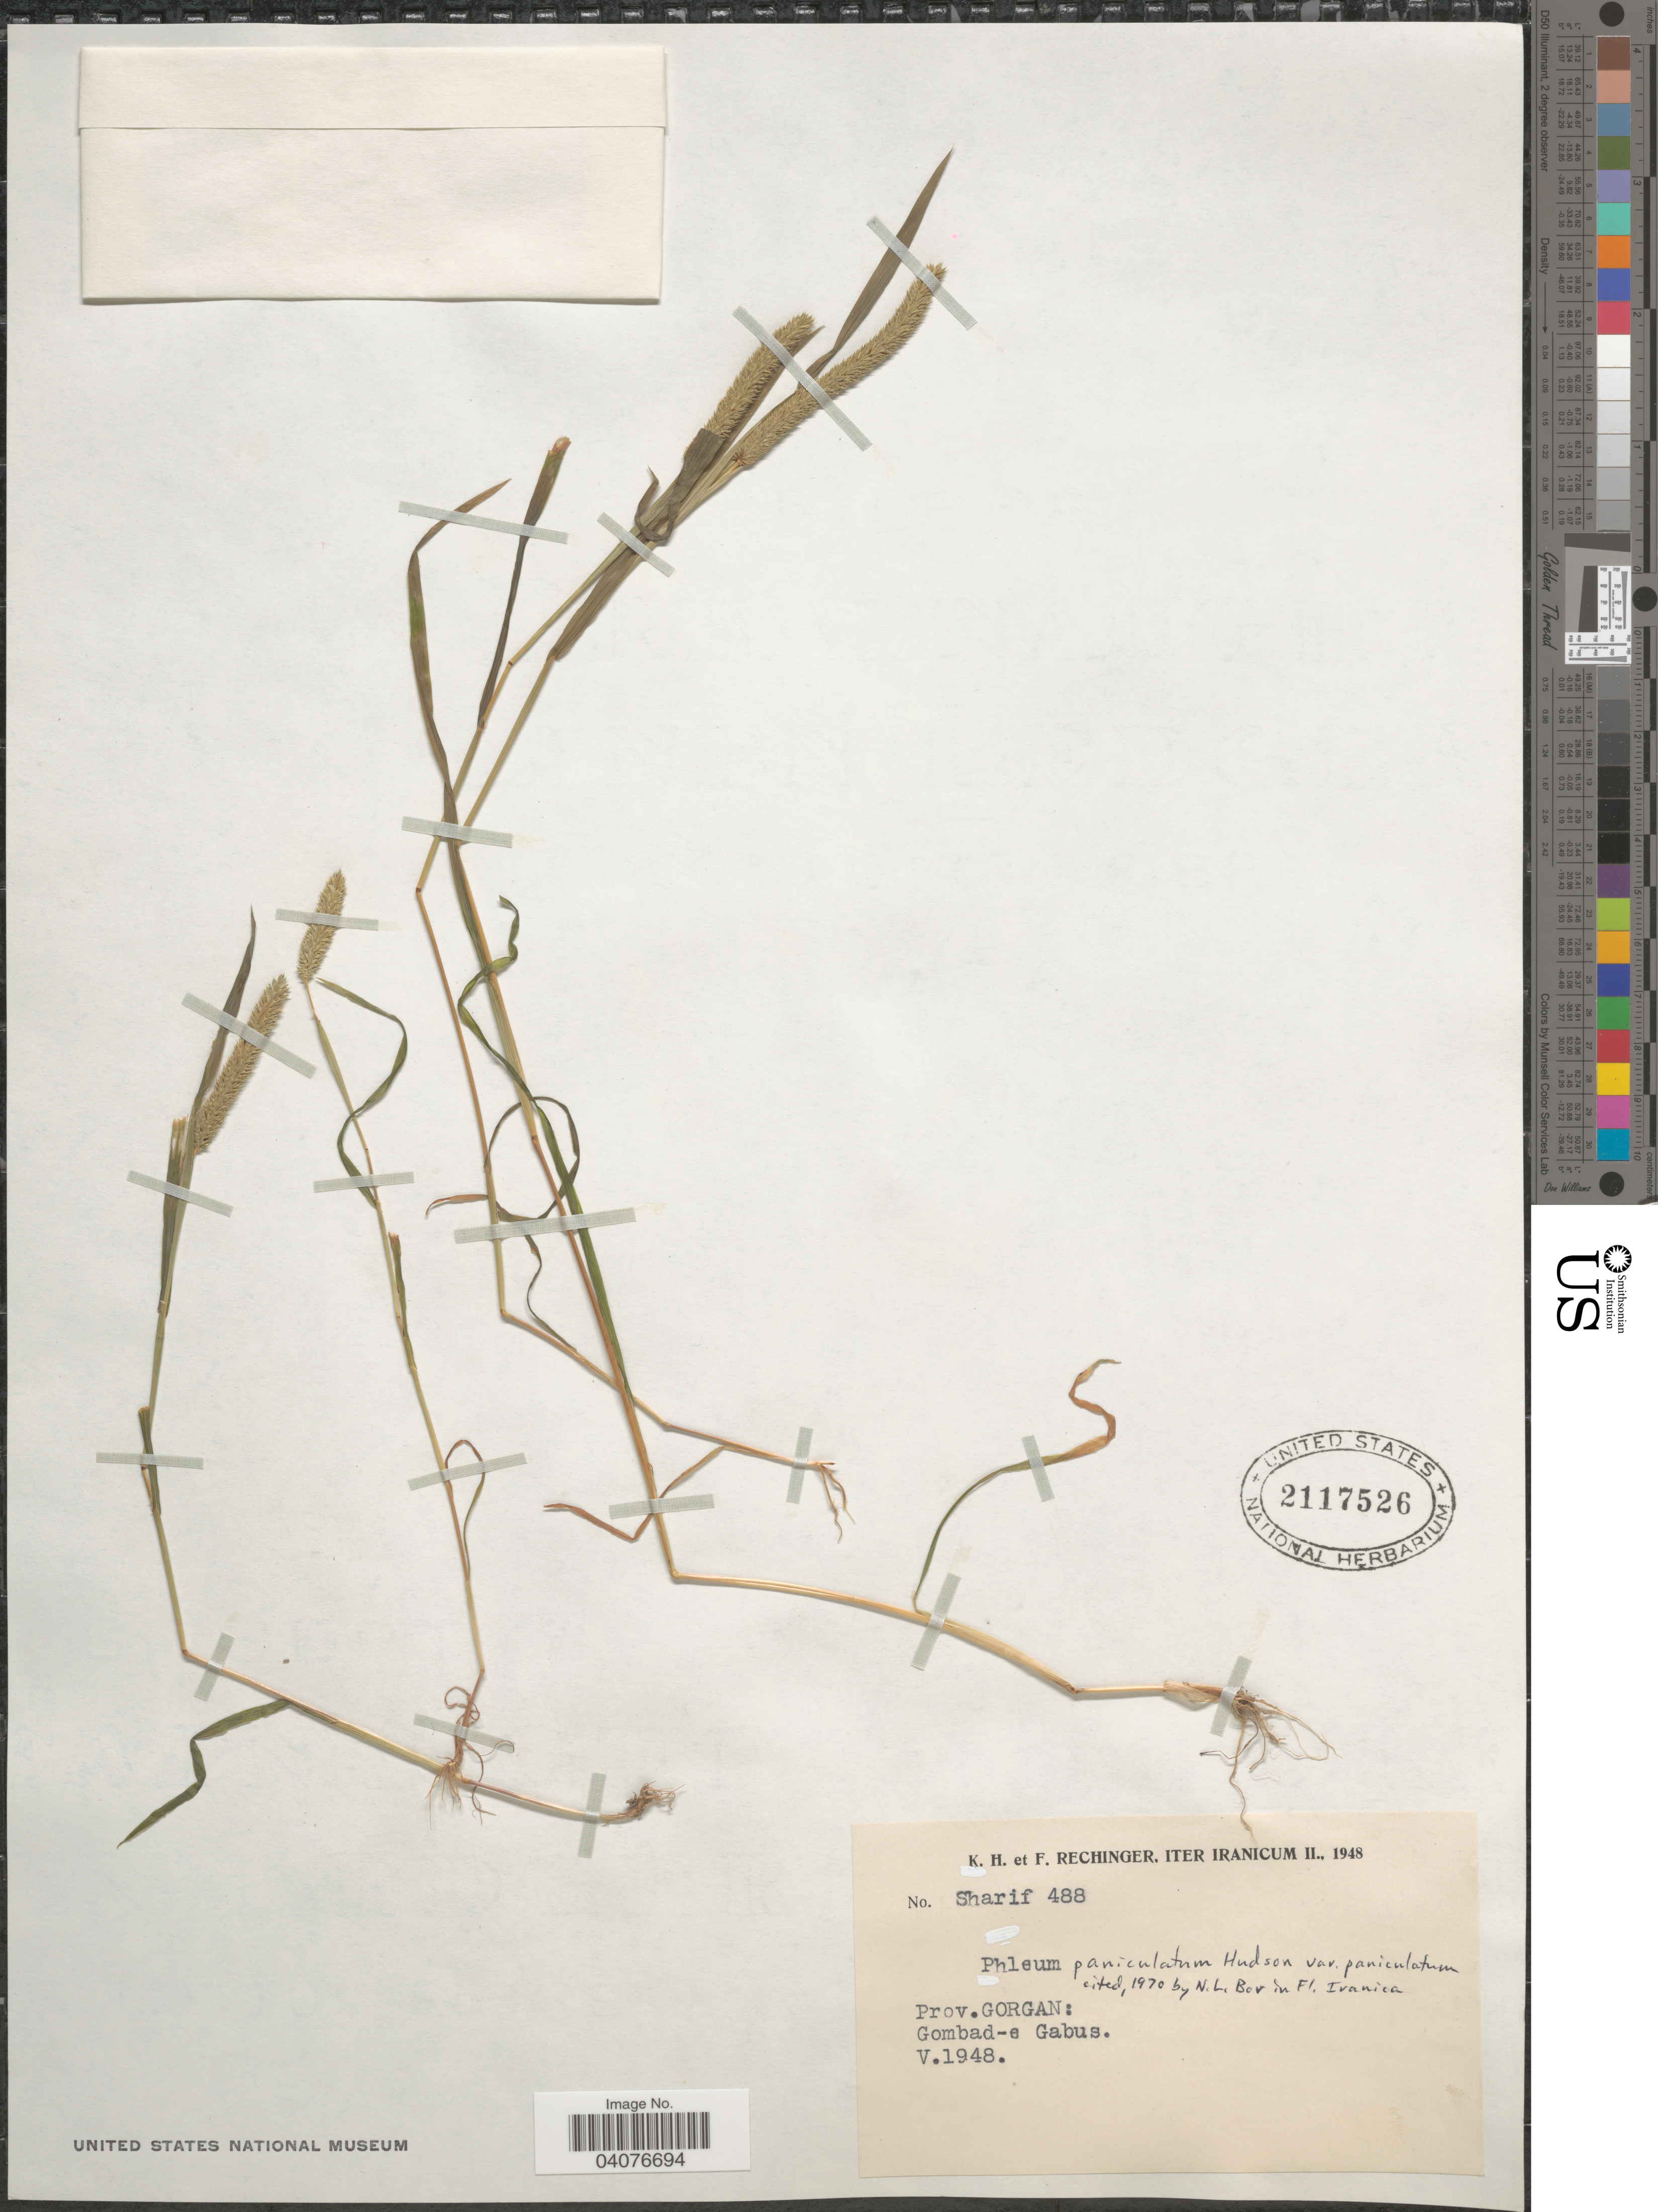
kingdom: Plantae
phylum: Tracheophyta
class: Liliopsida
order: Poales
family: Poaceae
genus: Phleum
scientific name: Phleum paniculatum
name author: Huds.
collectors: K. H. Rechinger & F. Rechinger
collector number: Sharif488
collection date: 1948-05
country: Iran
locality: Iter Iranicum II., 1948. Prov. Gorgan: Gombad-e Gabus.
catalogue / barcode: US 2117526